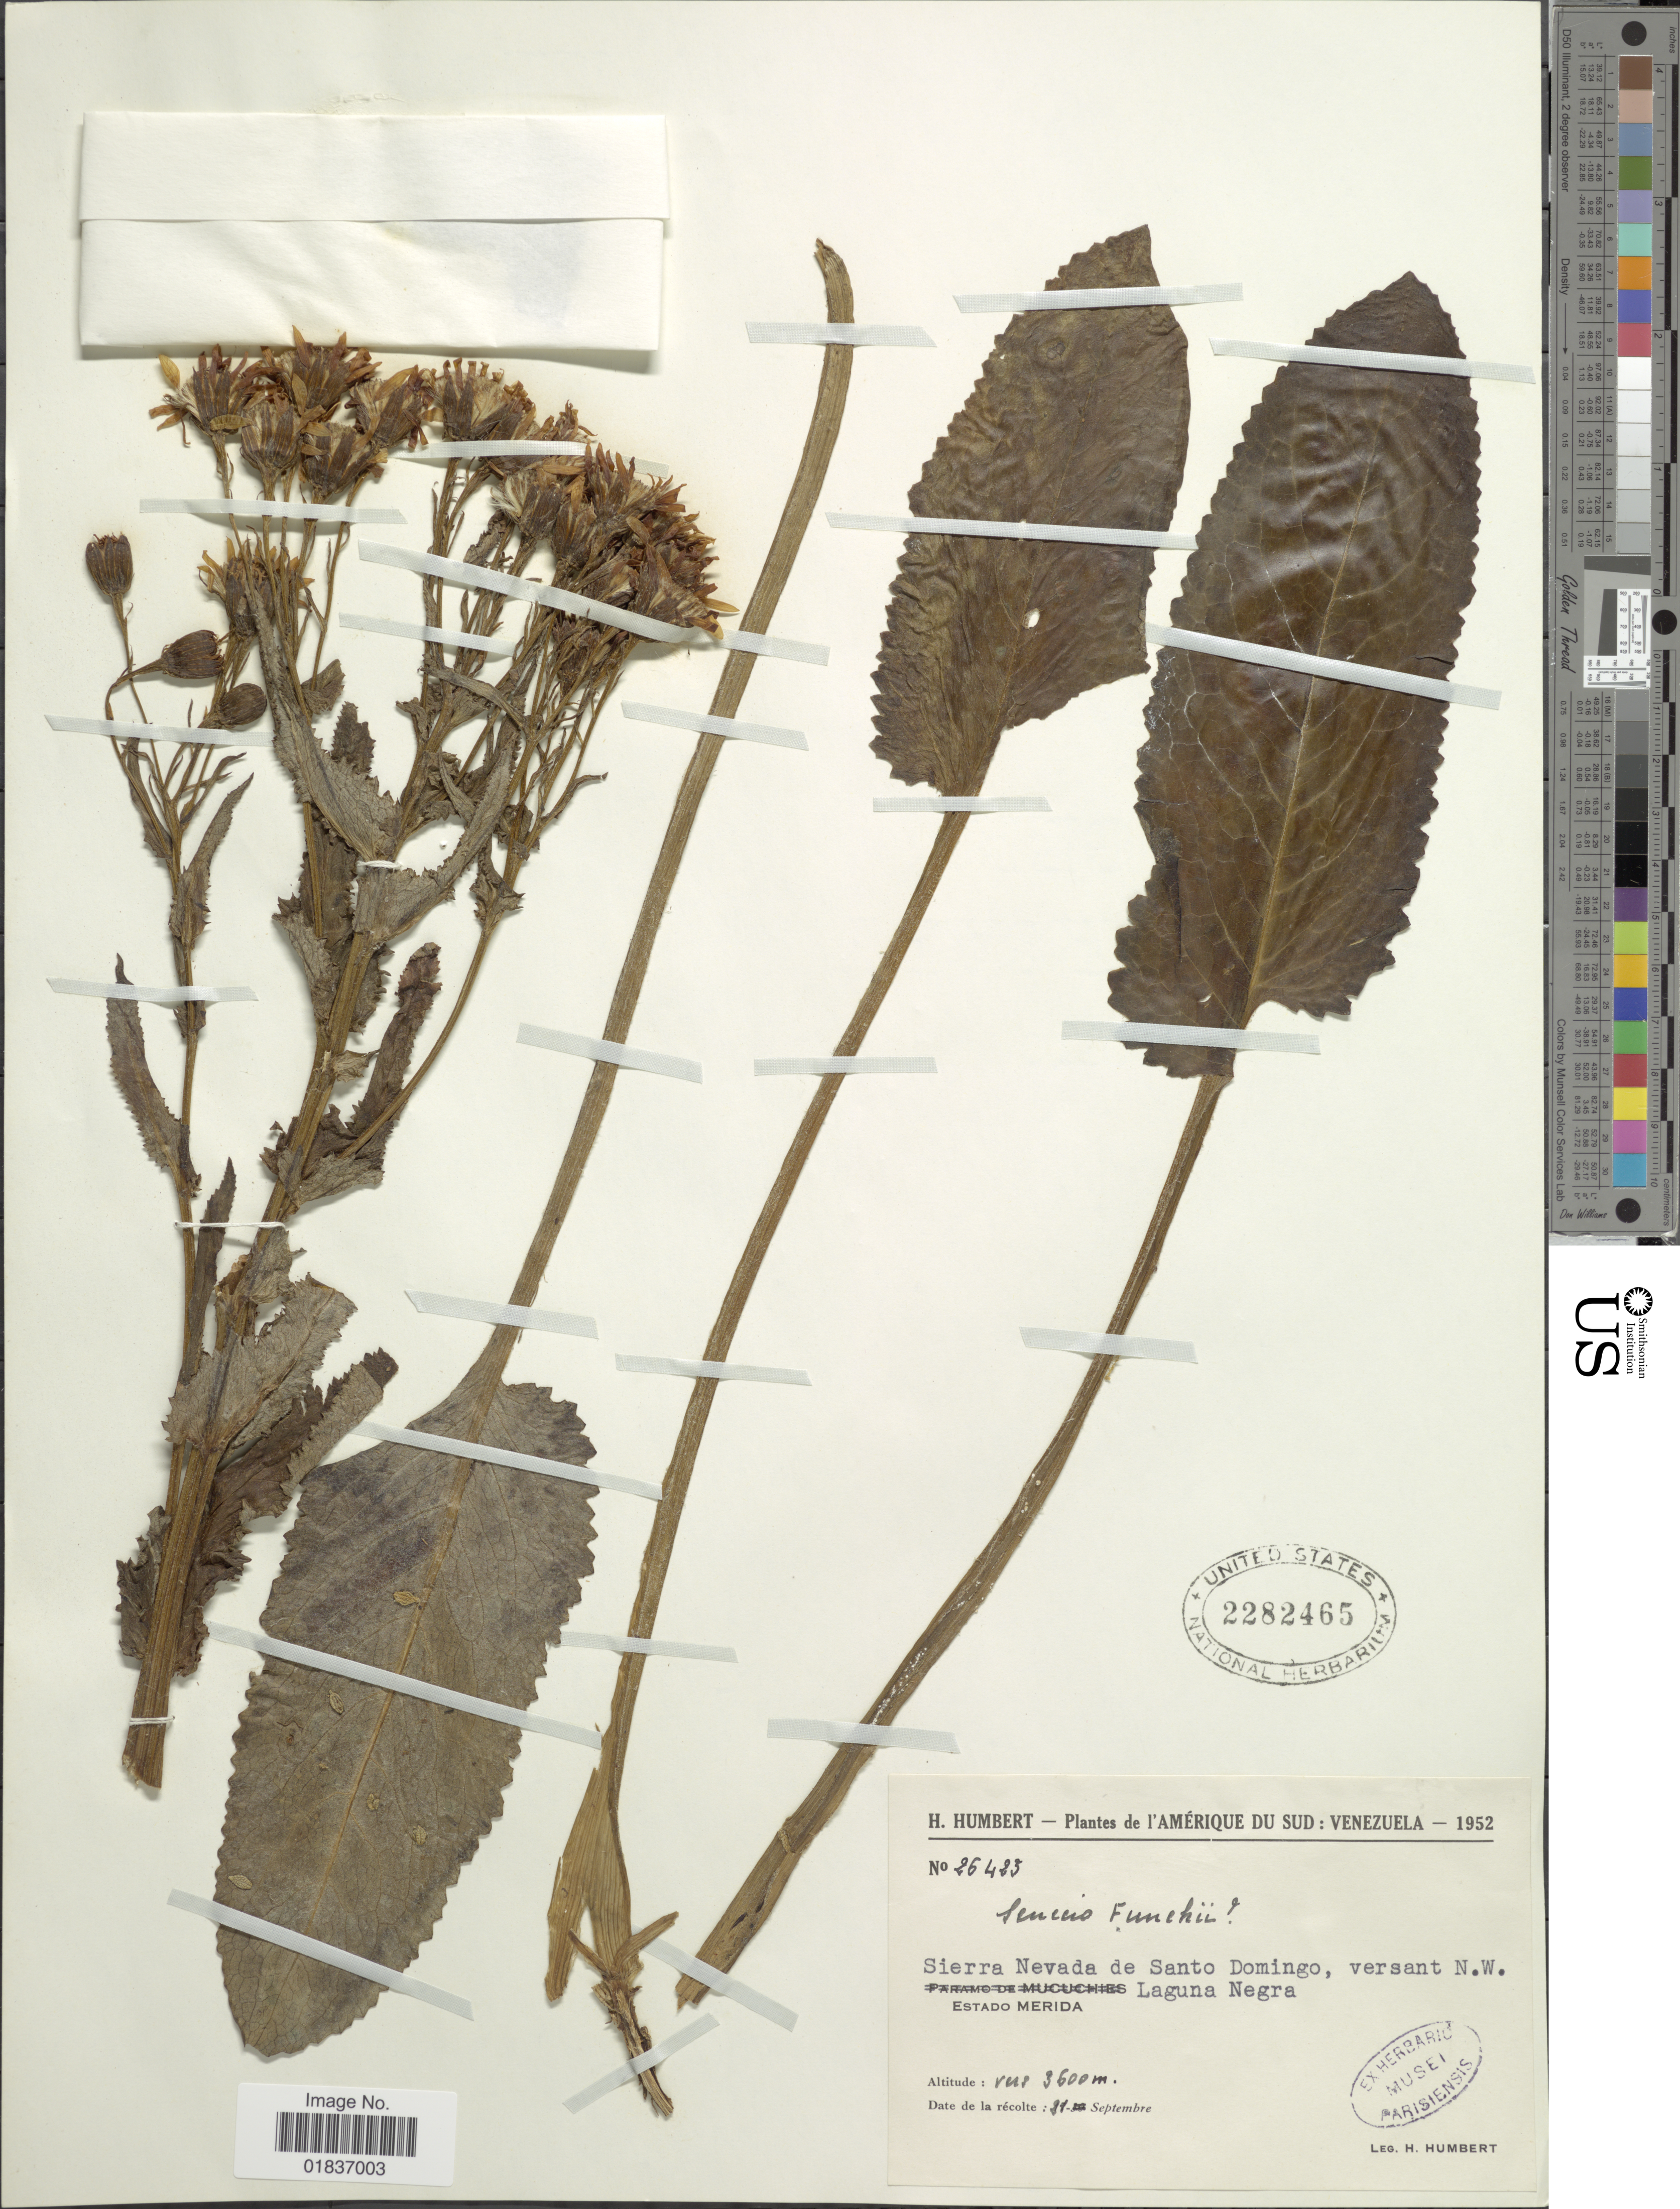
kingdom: Plantae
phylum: Tracheophyta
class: Magnoliopsida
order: Asterales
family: Asteraceae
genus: Senecio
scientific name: Senecio funckii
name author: (Sch. Bip. ex Wedd.) Cuatrec.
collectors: H. Humbert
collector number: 26423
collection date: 1952-09-21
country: Venezuela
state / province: Mérida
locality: Estado Merida. Sierra Nevada de Santo Domingo, versant N. W. Laguna Negra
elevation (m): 3600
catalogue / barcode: US 2282465